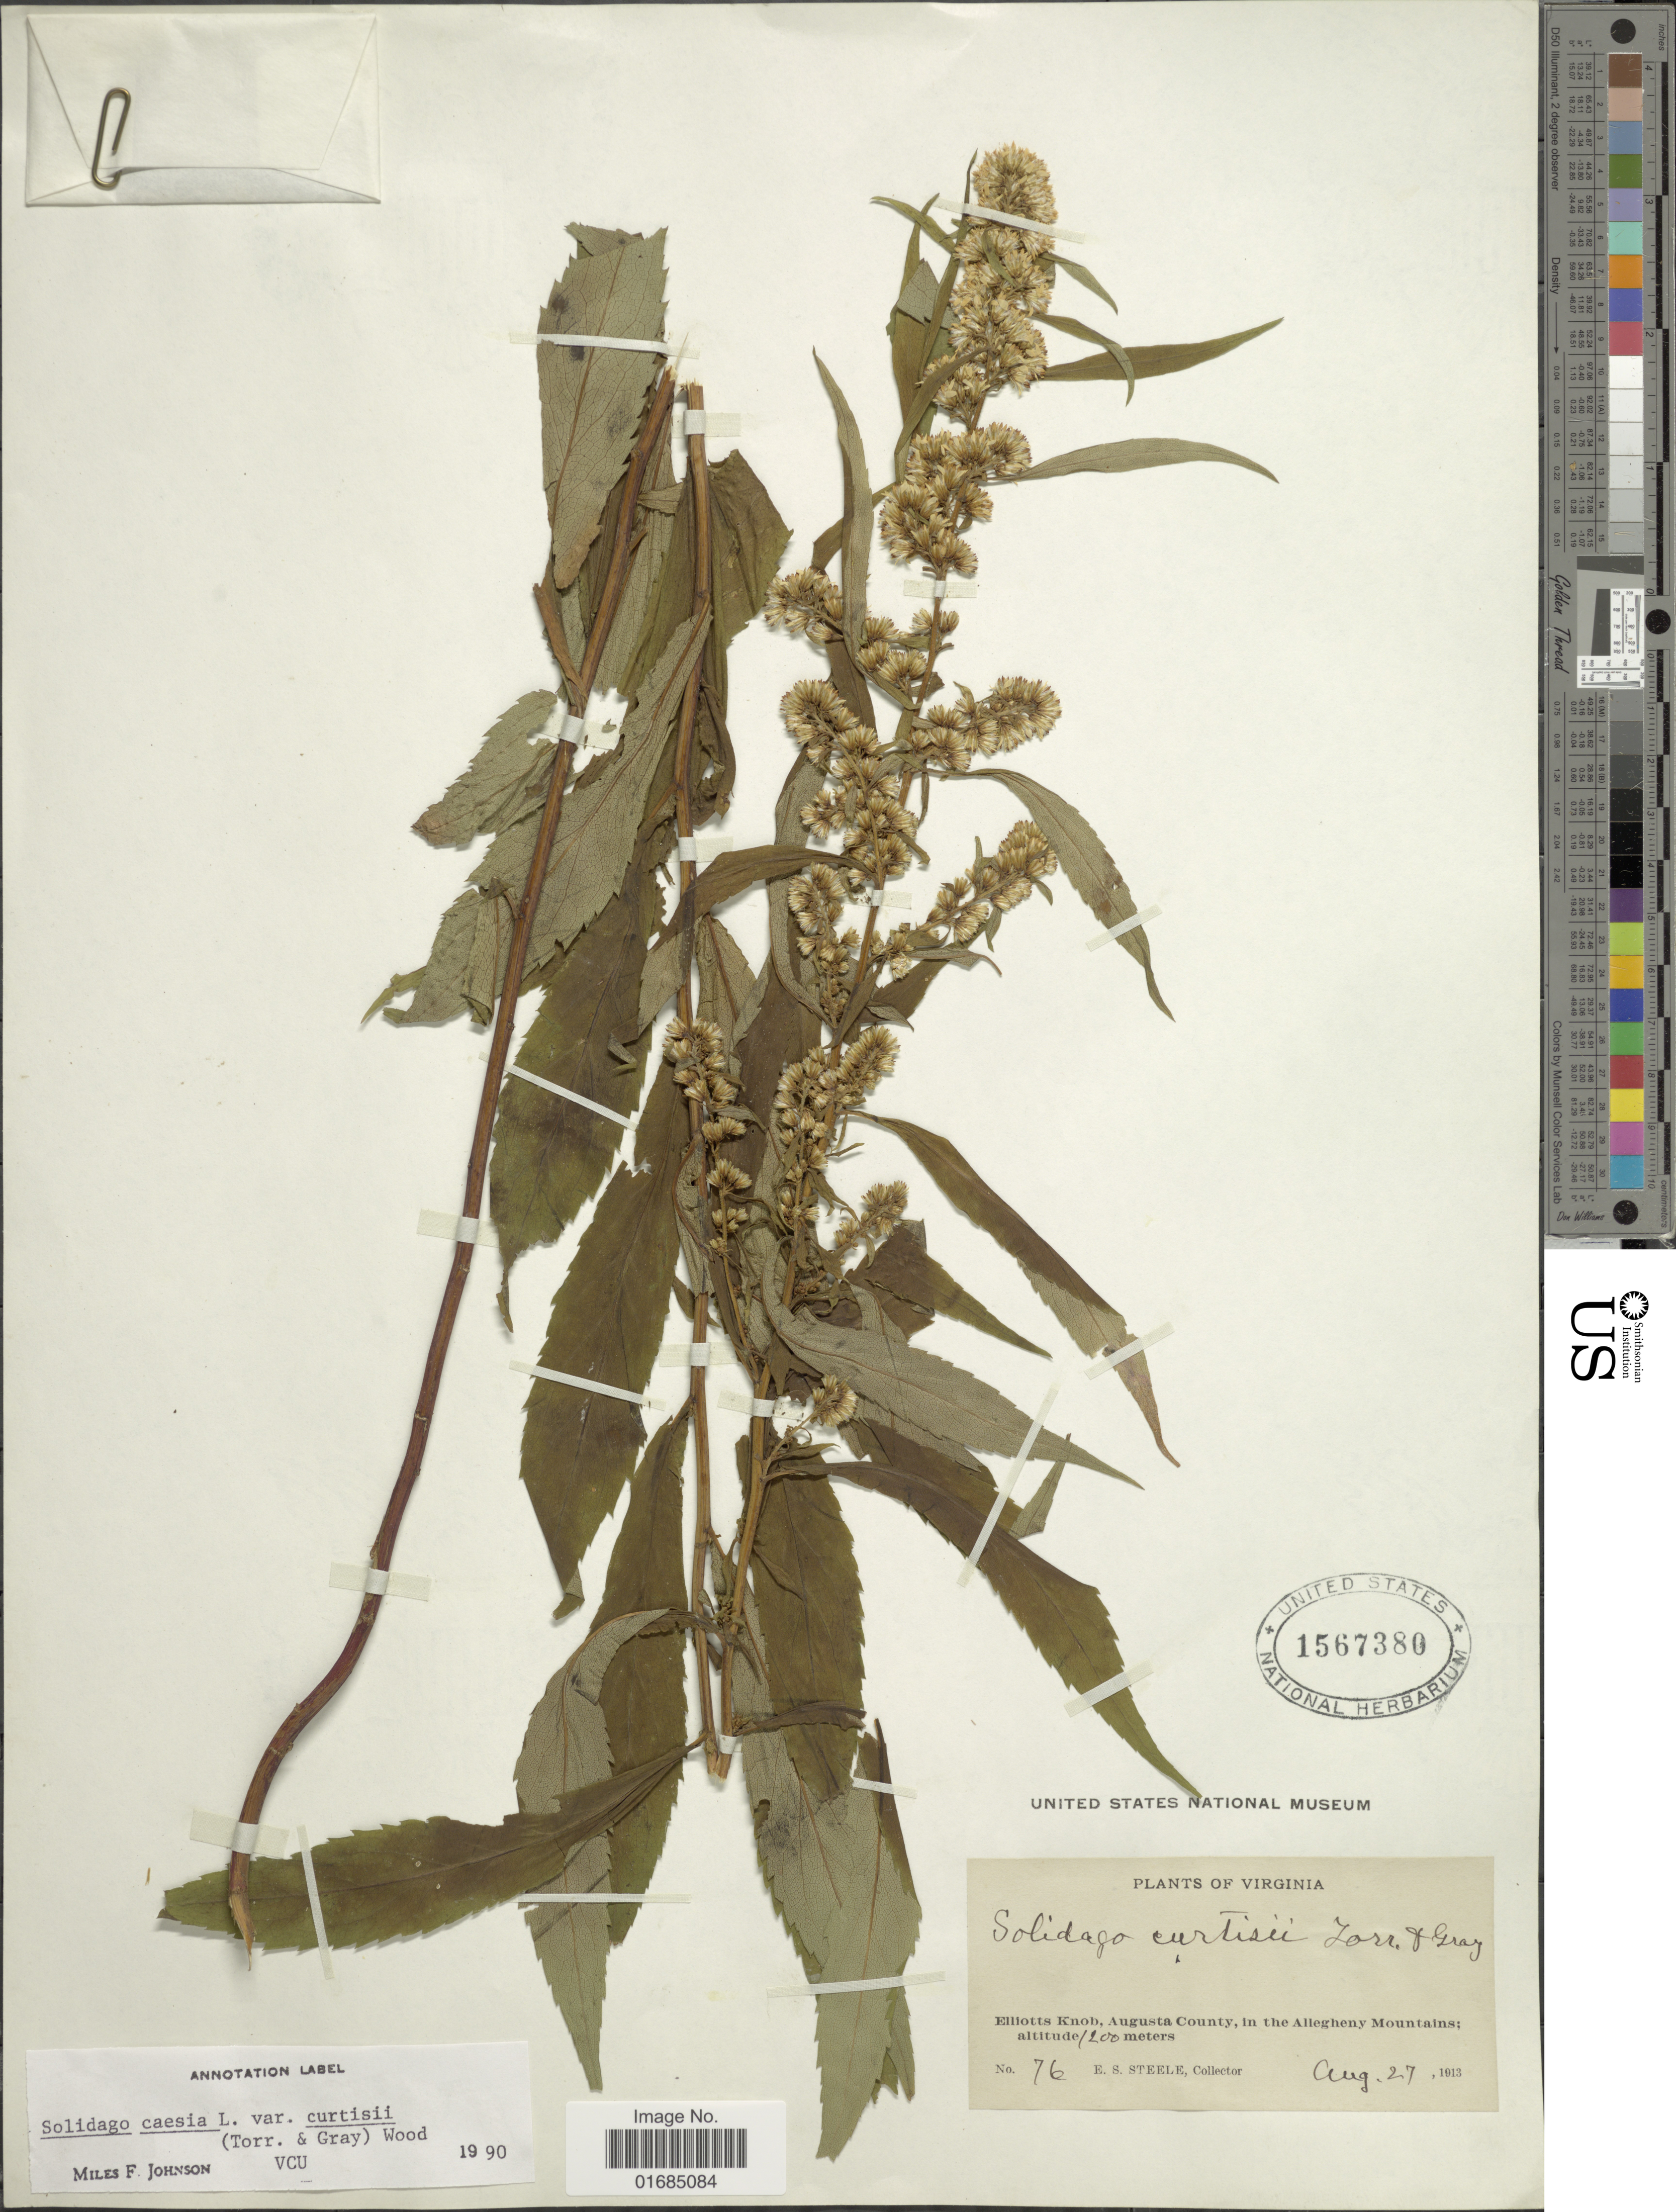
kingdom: Plantae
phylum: Tracheophyta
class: Magnoliopsida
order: Asterales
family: Asteraceae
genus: Solidago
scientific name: Solidago caesia var. curtisii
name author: (Torr. & A. Gray) C.E.S. Taylor & R.J. Taylor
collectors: E. Steele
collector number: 76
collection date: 1913-08-27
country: United States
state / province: Virginia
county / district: Augusta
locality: Virginia. Elliots Know, Augusta County, in the Allegheny Mountains.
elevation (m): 1200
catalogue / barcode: US 1567380